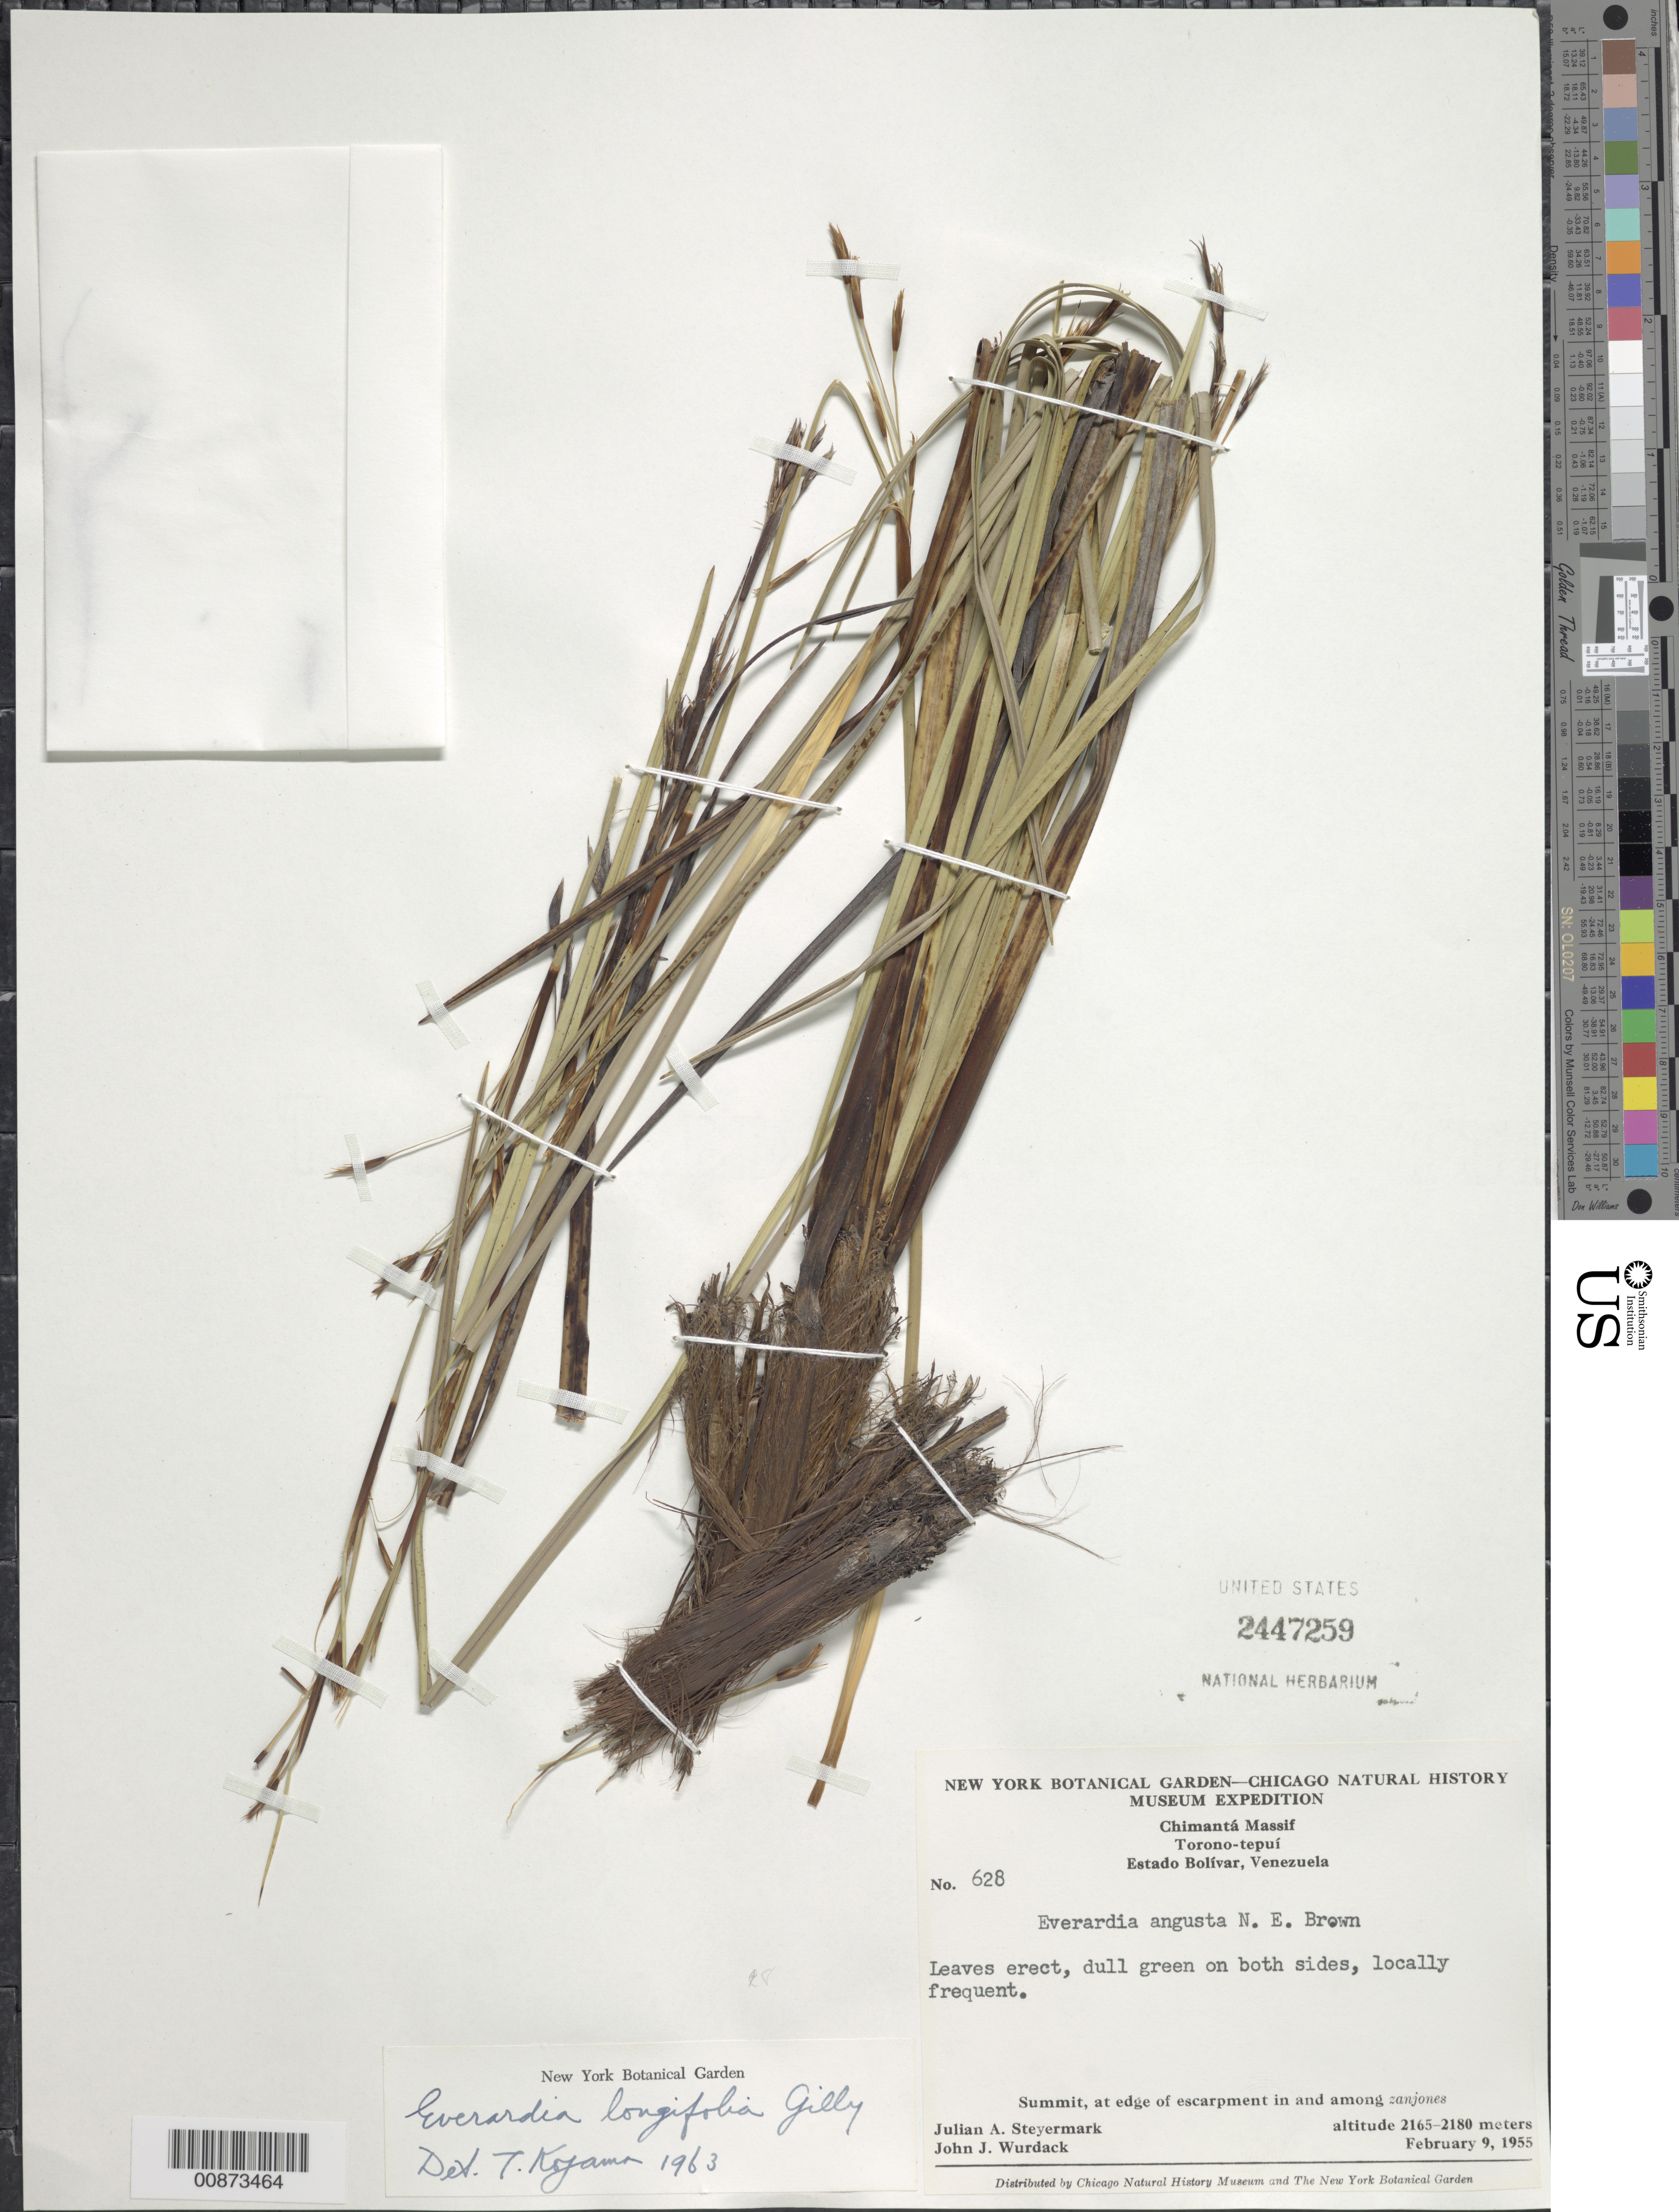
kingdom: Plantae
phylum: Tracheophyta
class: Liliopsida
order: Poales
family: Cyperaceae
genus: Cephalocarpus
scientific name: Cephalocarpus longifolius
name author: (Gilly) S.M. Costa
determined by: Strong, Mark T., (BOT), Smithsonian Institution - National Museum of Natural History (UNITED STATES)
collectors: J. Steyermark & J. J. Wurdack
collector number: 55 628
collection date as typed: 9-Feb-55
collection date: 1955-02-09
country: Venezuela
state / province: Bolívar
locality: Chimantá Massif, Torono-tepuí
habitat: Summit, at edge of escarpment in and among zanjones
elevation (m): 2165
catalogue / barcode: US 2447259